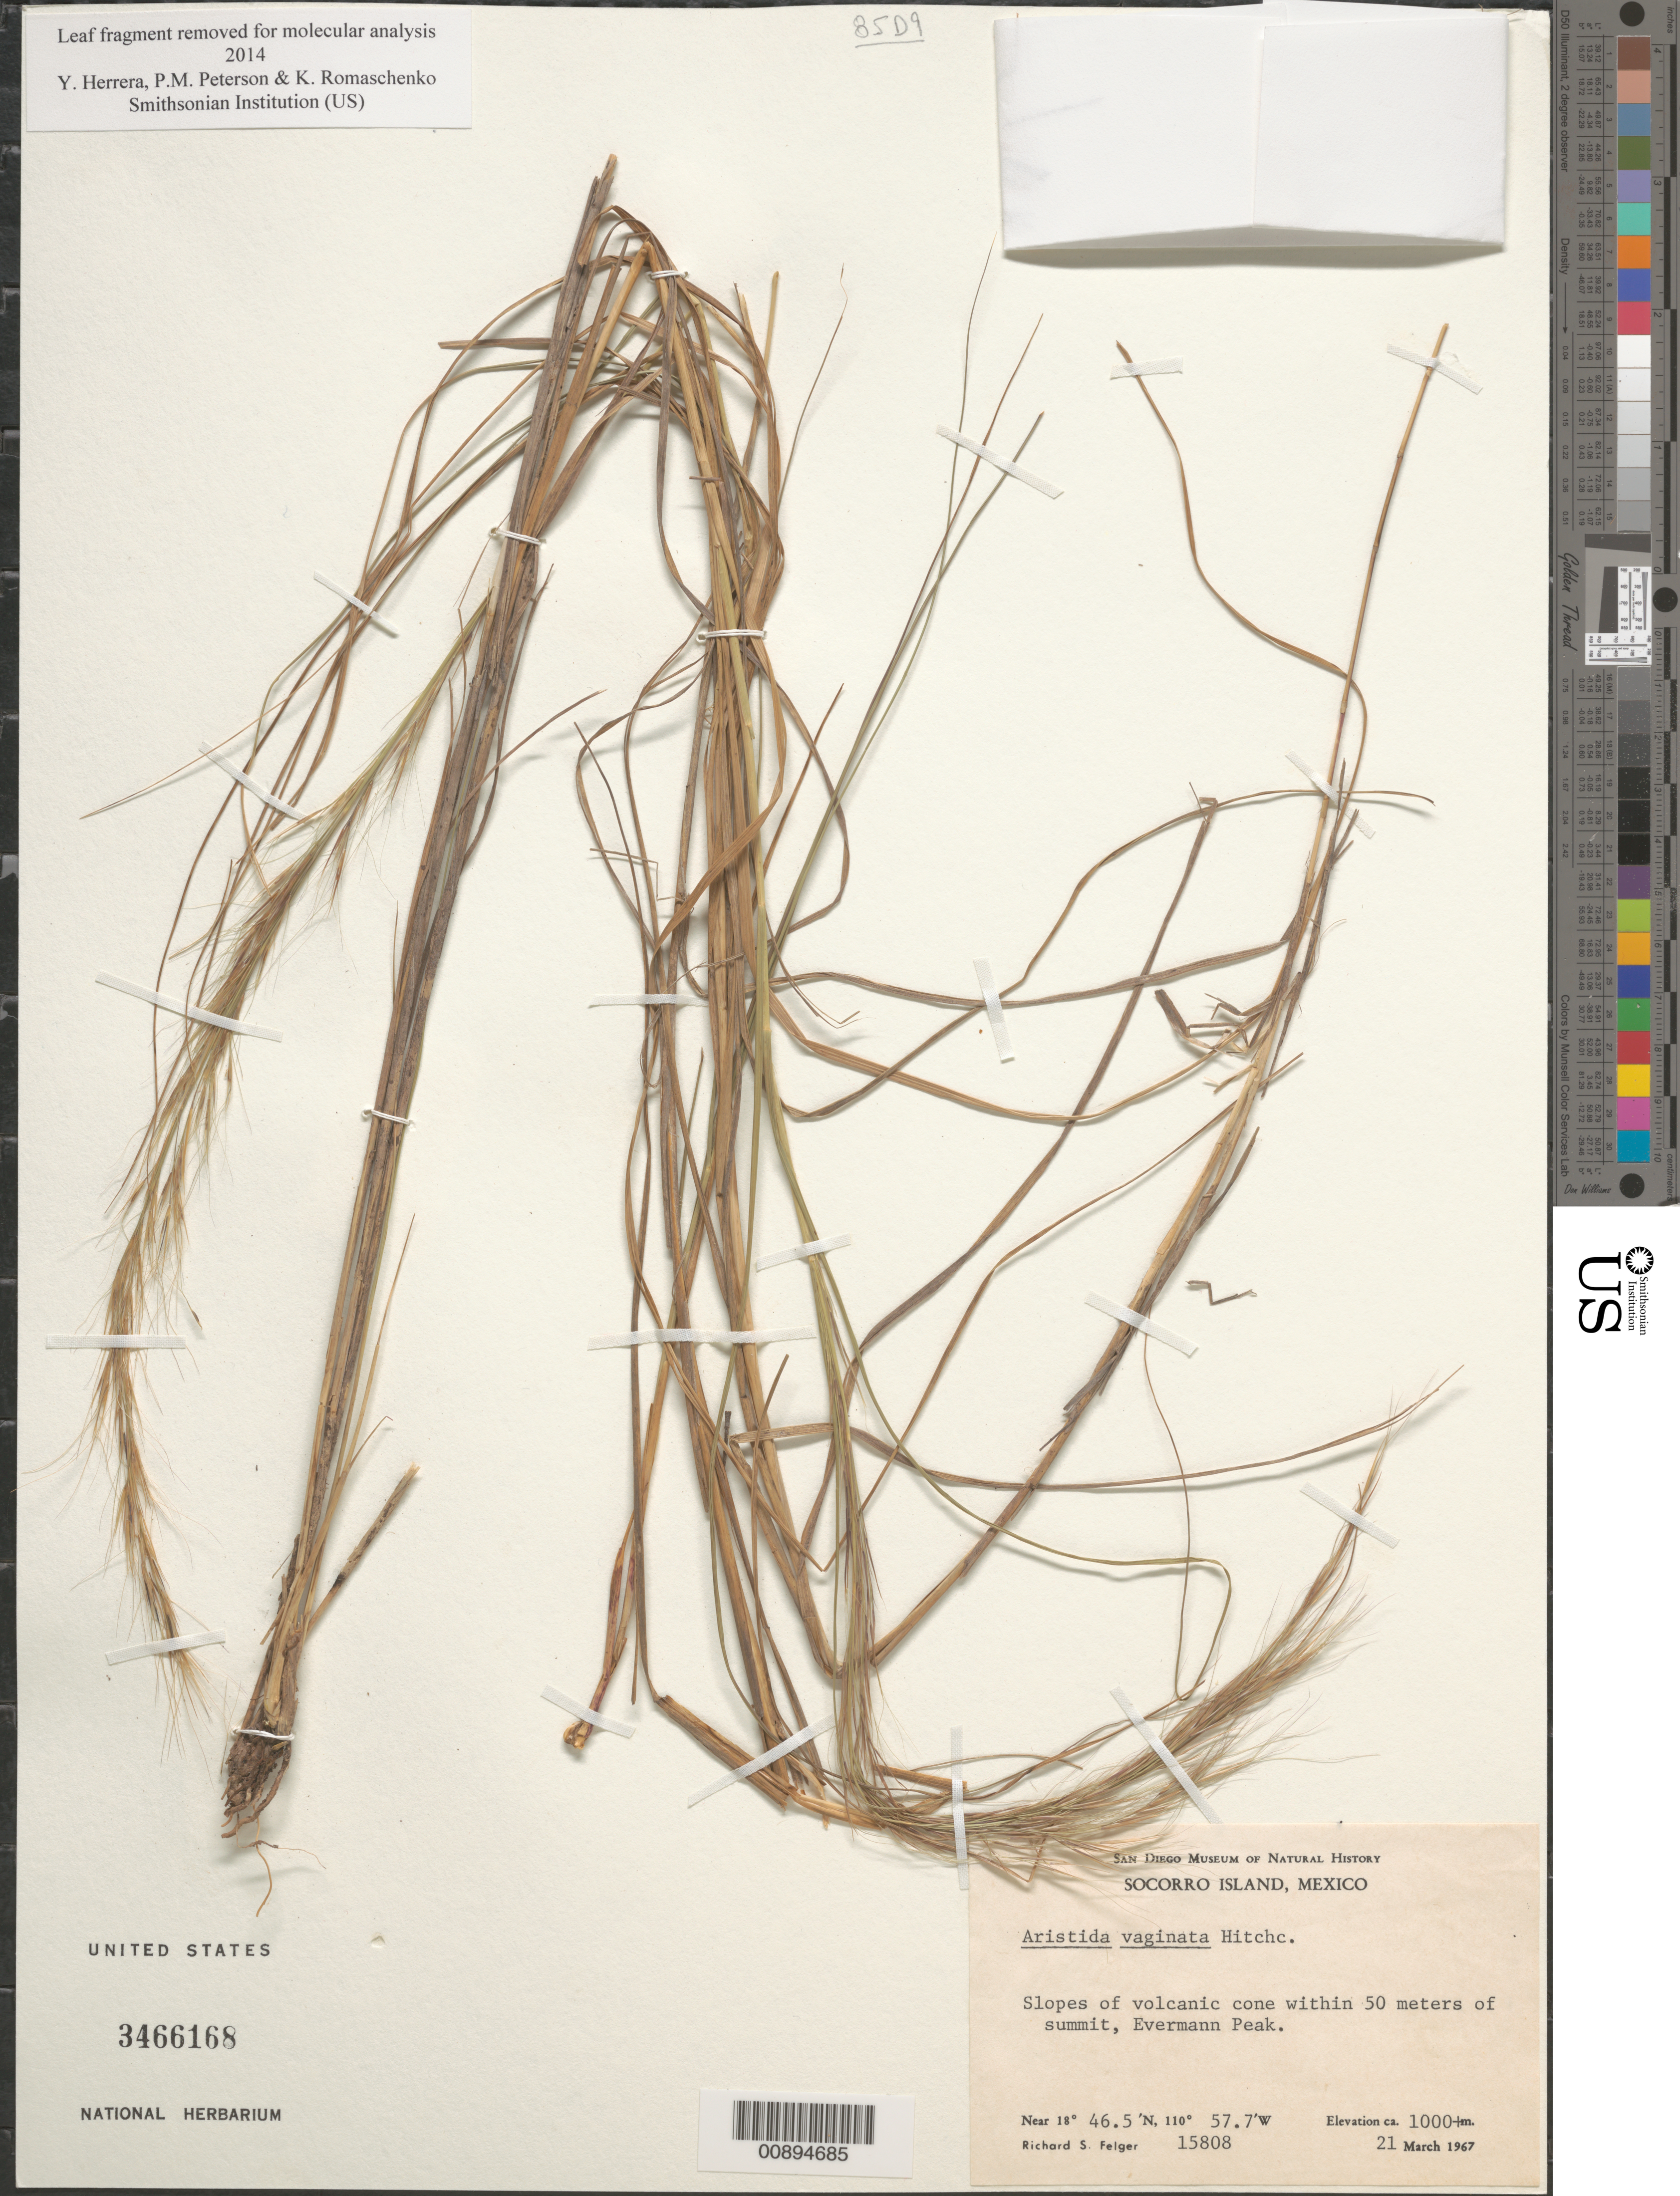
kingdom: Plantae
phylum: Tracheophyta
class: Liliopsida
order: Poales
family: Poaceae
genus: Aristida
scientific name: Aristida vaginata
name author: Hitchc.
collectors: R. S. Felger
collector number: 15808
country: Mexico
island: Socorro I.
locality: Evermann Peak.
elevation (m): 1000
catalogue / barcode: US 3466168